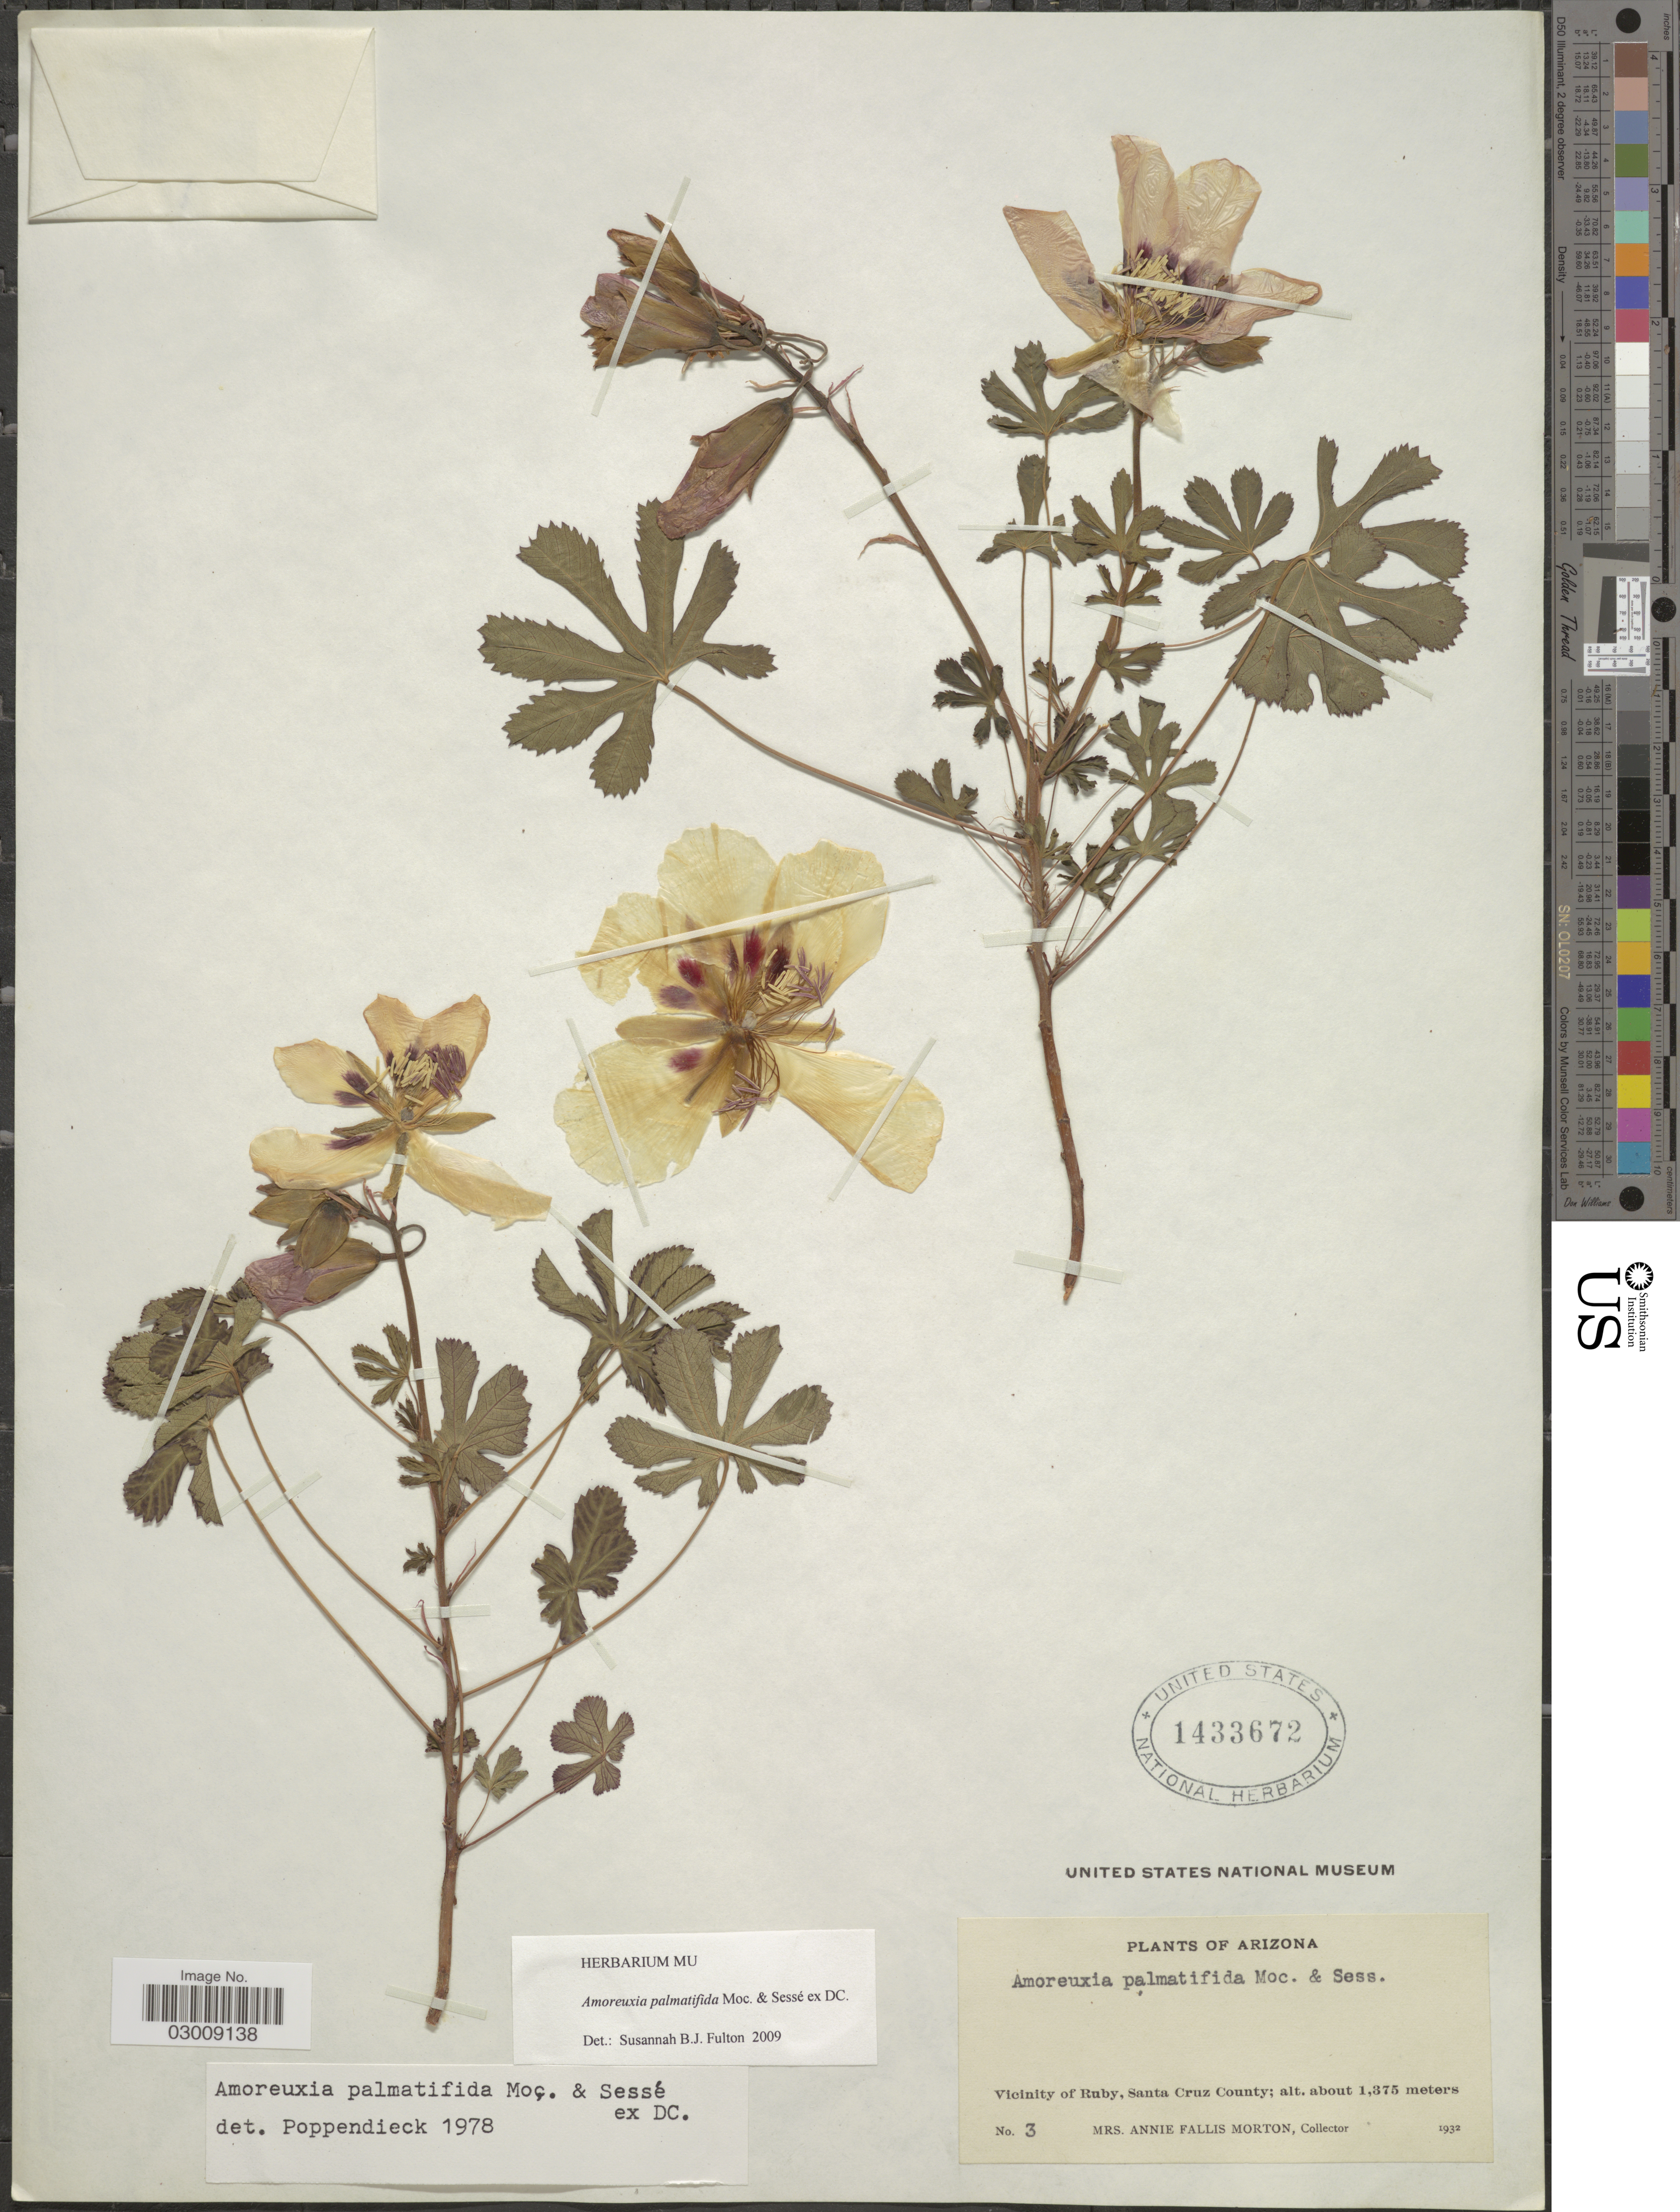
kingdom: Plantae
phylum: Tracheophyta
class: Magnoliopsida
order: Malvales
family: Cochlospermaceae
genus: Amoreuxia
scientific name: Amoreuxia palmatifida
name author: Moc. & Sessé ex DC.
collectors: A. Morton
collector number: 3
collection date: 1932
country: United States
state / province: Arizona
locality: Vicinity of Ruby, Santa Cruz County.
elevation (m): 1375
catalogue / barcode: US 1433672